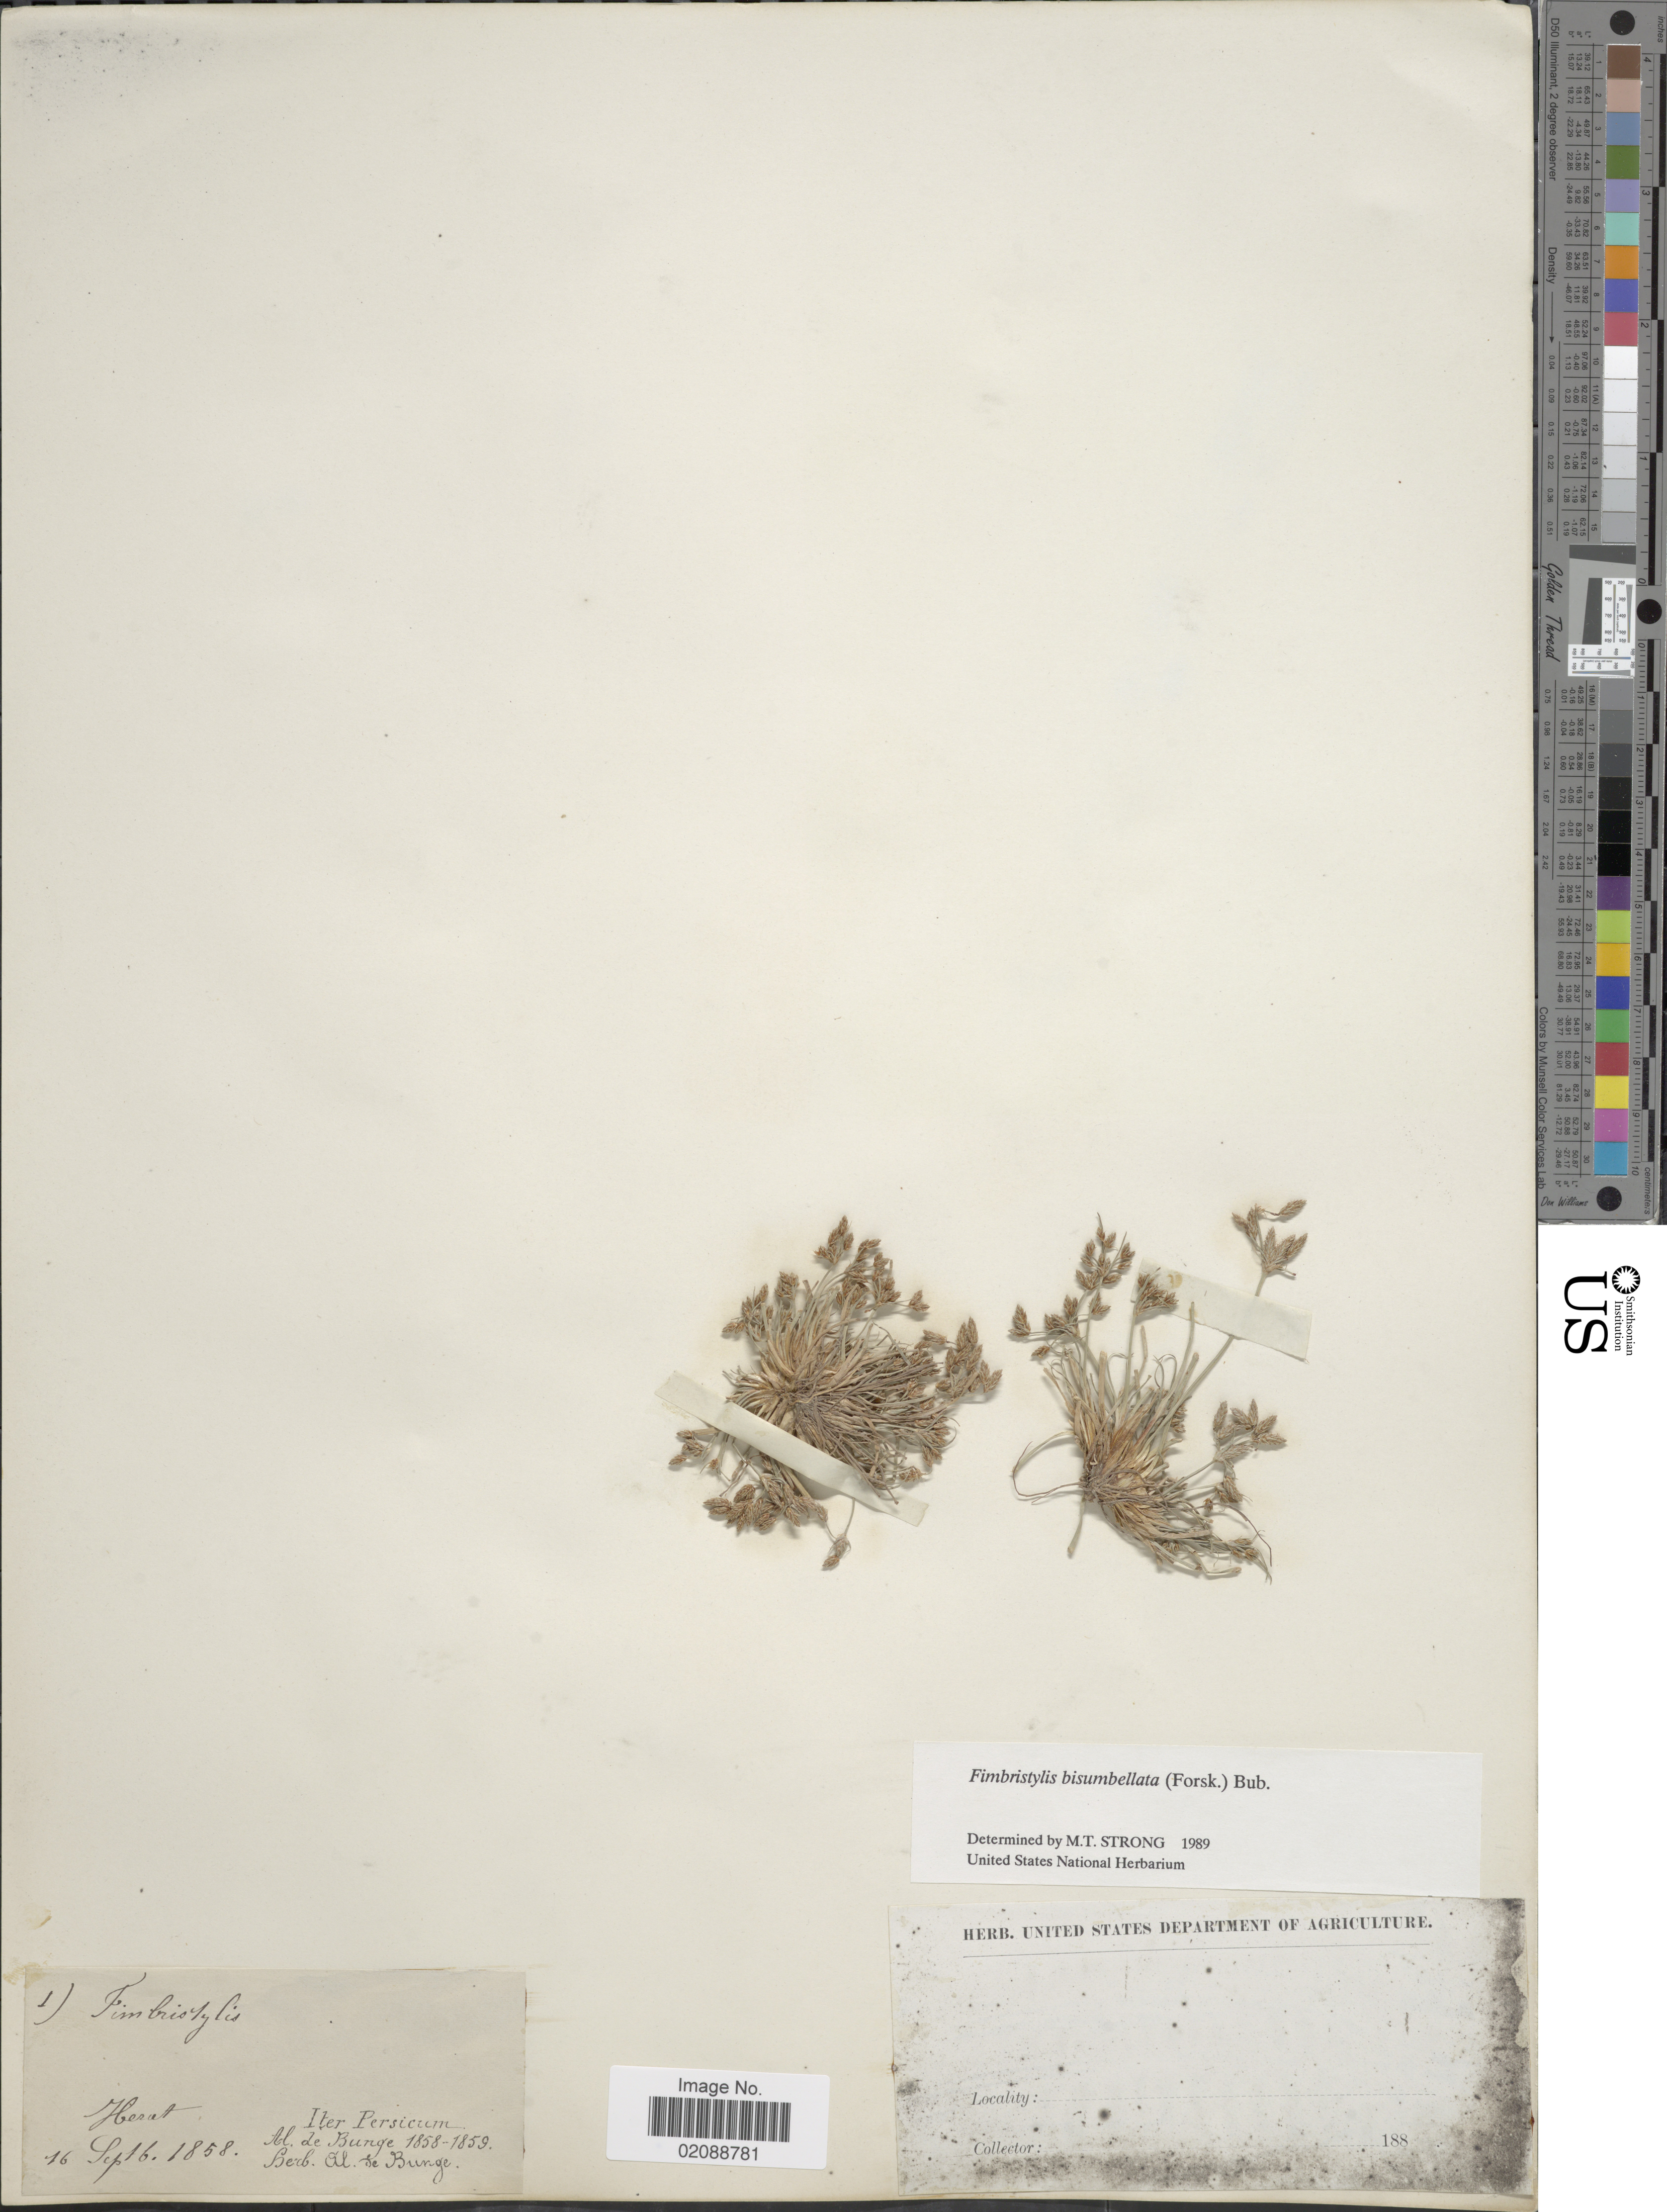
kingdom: Plantae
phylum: Tracheophyta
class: Liliopsida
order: Poales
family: Cyperaceae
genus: Fimbristylis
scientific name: Fimbristylis bisumbellata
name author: (Forssk.) Bubani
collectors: A. Bunge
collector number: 01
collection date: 1858-09-16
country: Iran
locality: Iter Persicum